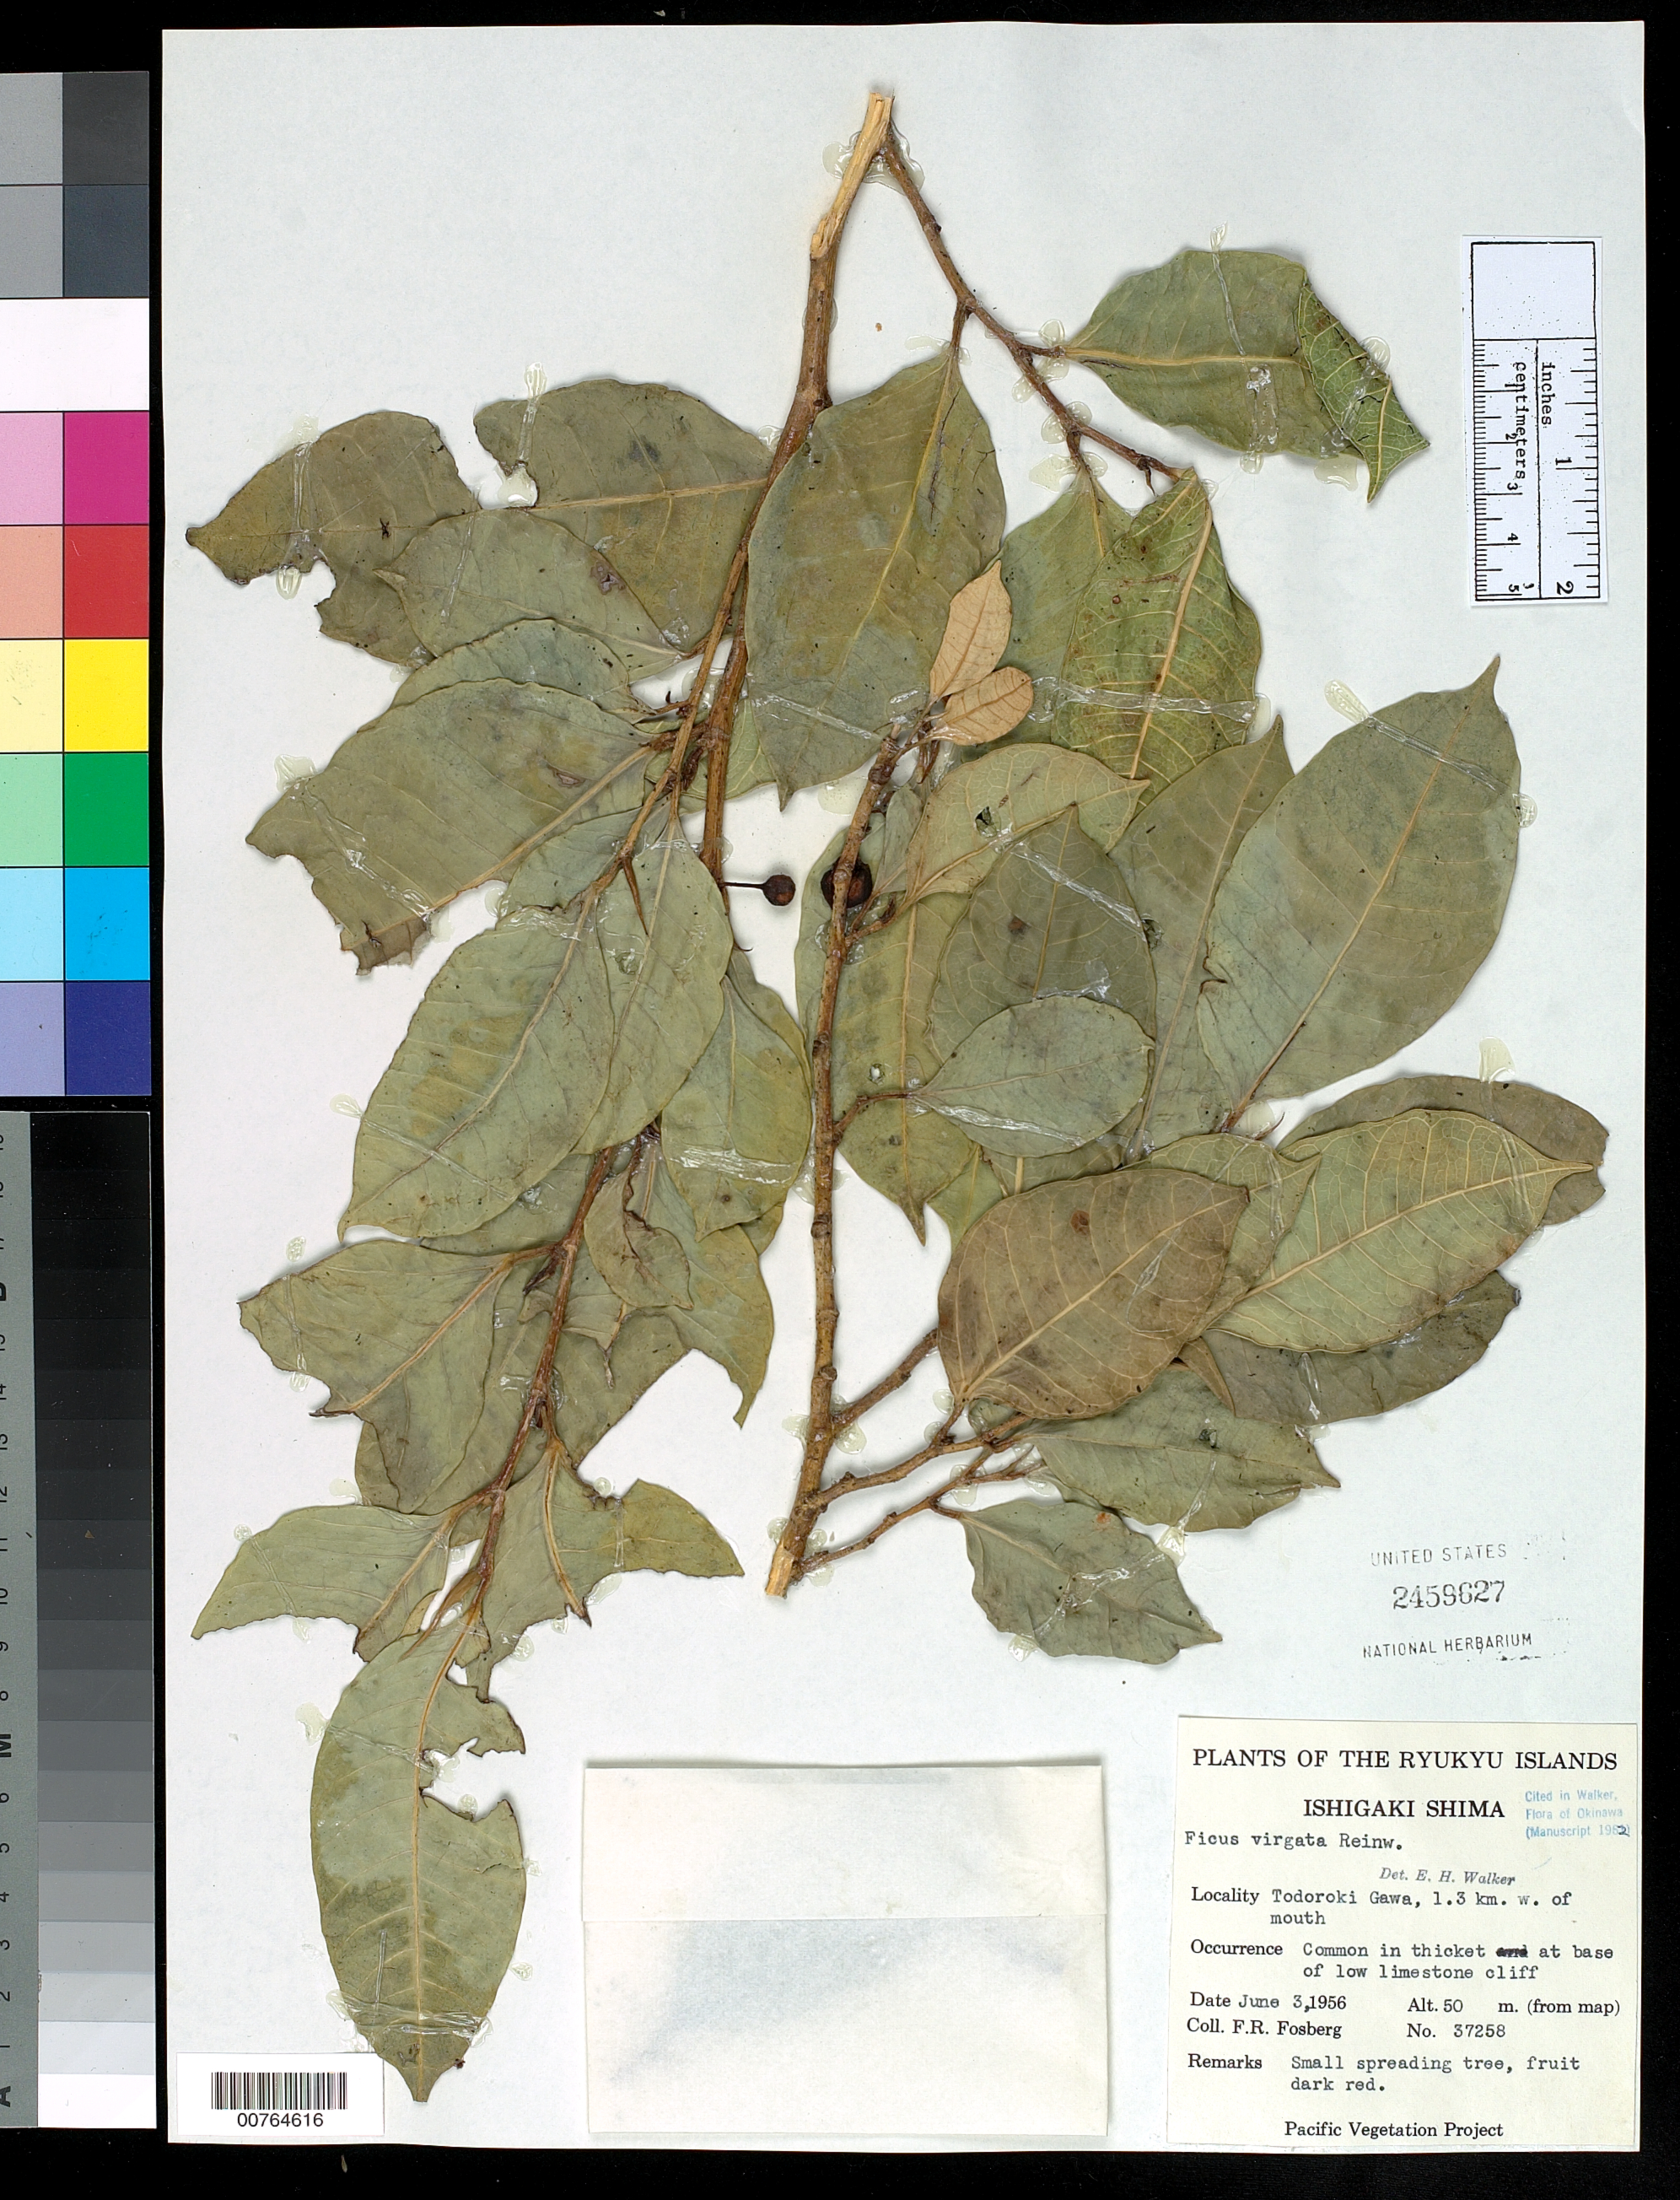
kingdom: Plantae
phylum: Tracheophyta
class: Magnoliopsida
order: Rosales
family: Moraceae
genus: Ficus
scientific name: Ficus virgata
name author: Reinw.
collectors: F. R. Fosberg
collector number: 37258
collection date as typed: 03 Jun 1956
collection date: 1956-06-03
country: Japan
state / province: Okinawa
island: Ishigaki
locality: Todoroki Gawa.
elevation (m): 50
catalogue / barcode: US 2459627